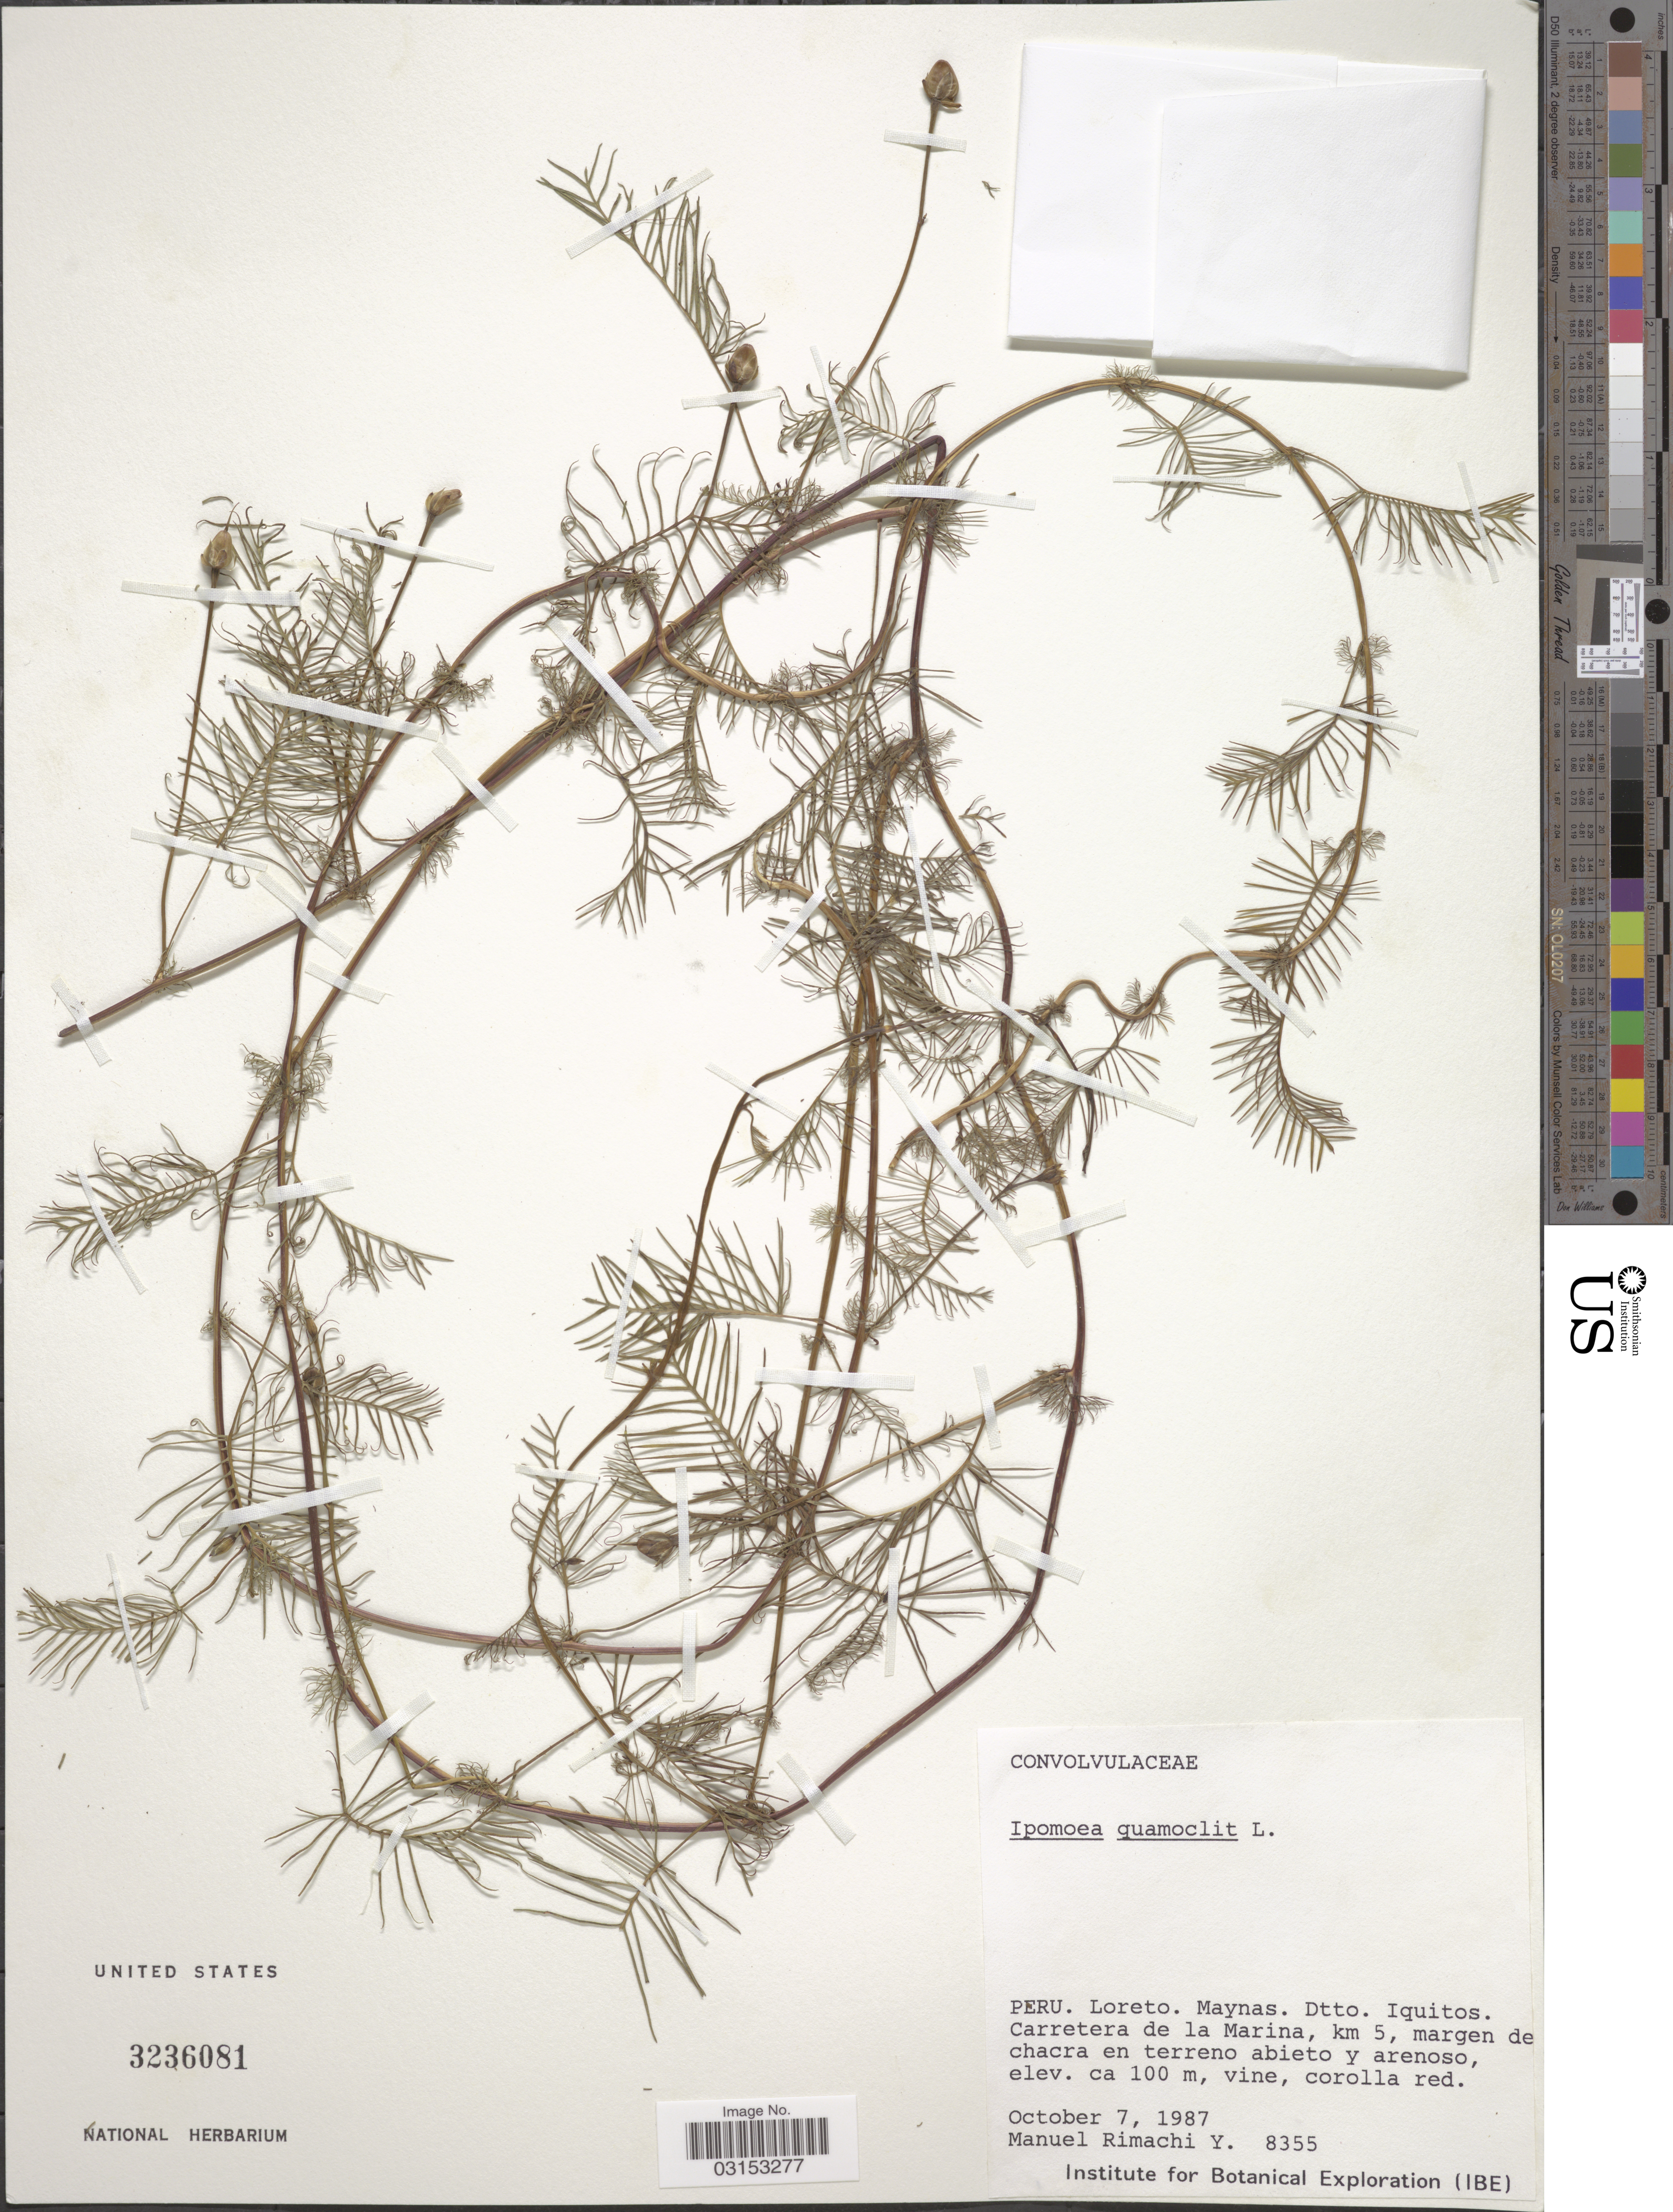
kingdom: Plantae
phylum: Tracheophyta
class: Magnoliopsida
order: Solanales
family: Convolvulaceae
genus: Ipomoea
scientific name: Ipomoea quamoclit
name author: L.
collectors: M. Rimachi Y.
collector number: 8355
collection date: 1987-10-07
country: Peru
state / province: Loreto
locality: Maynas. Dtto. Iquitos. Carretera de la Marina, km 5.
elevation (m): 100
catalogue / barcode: US 3236081